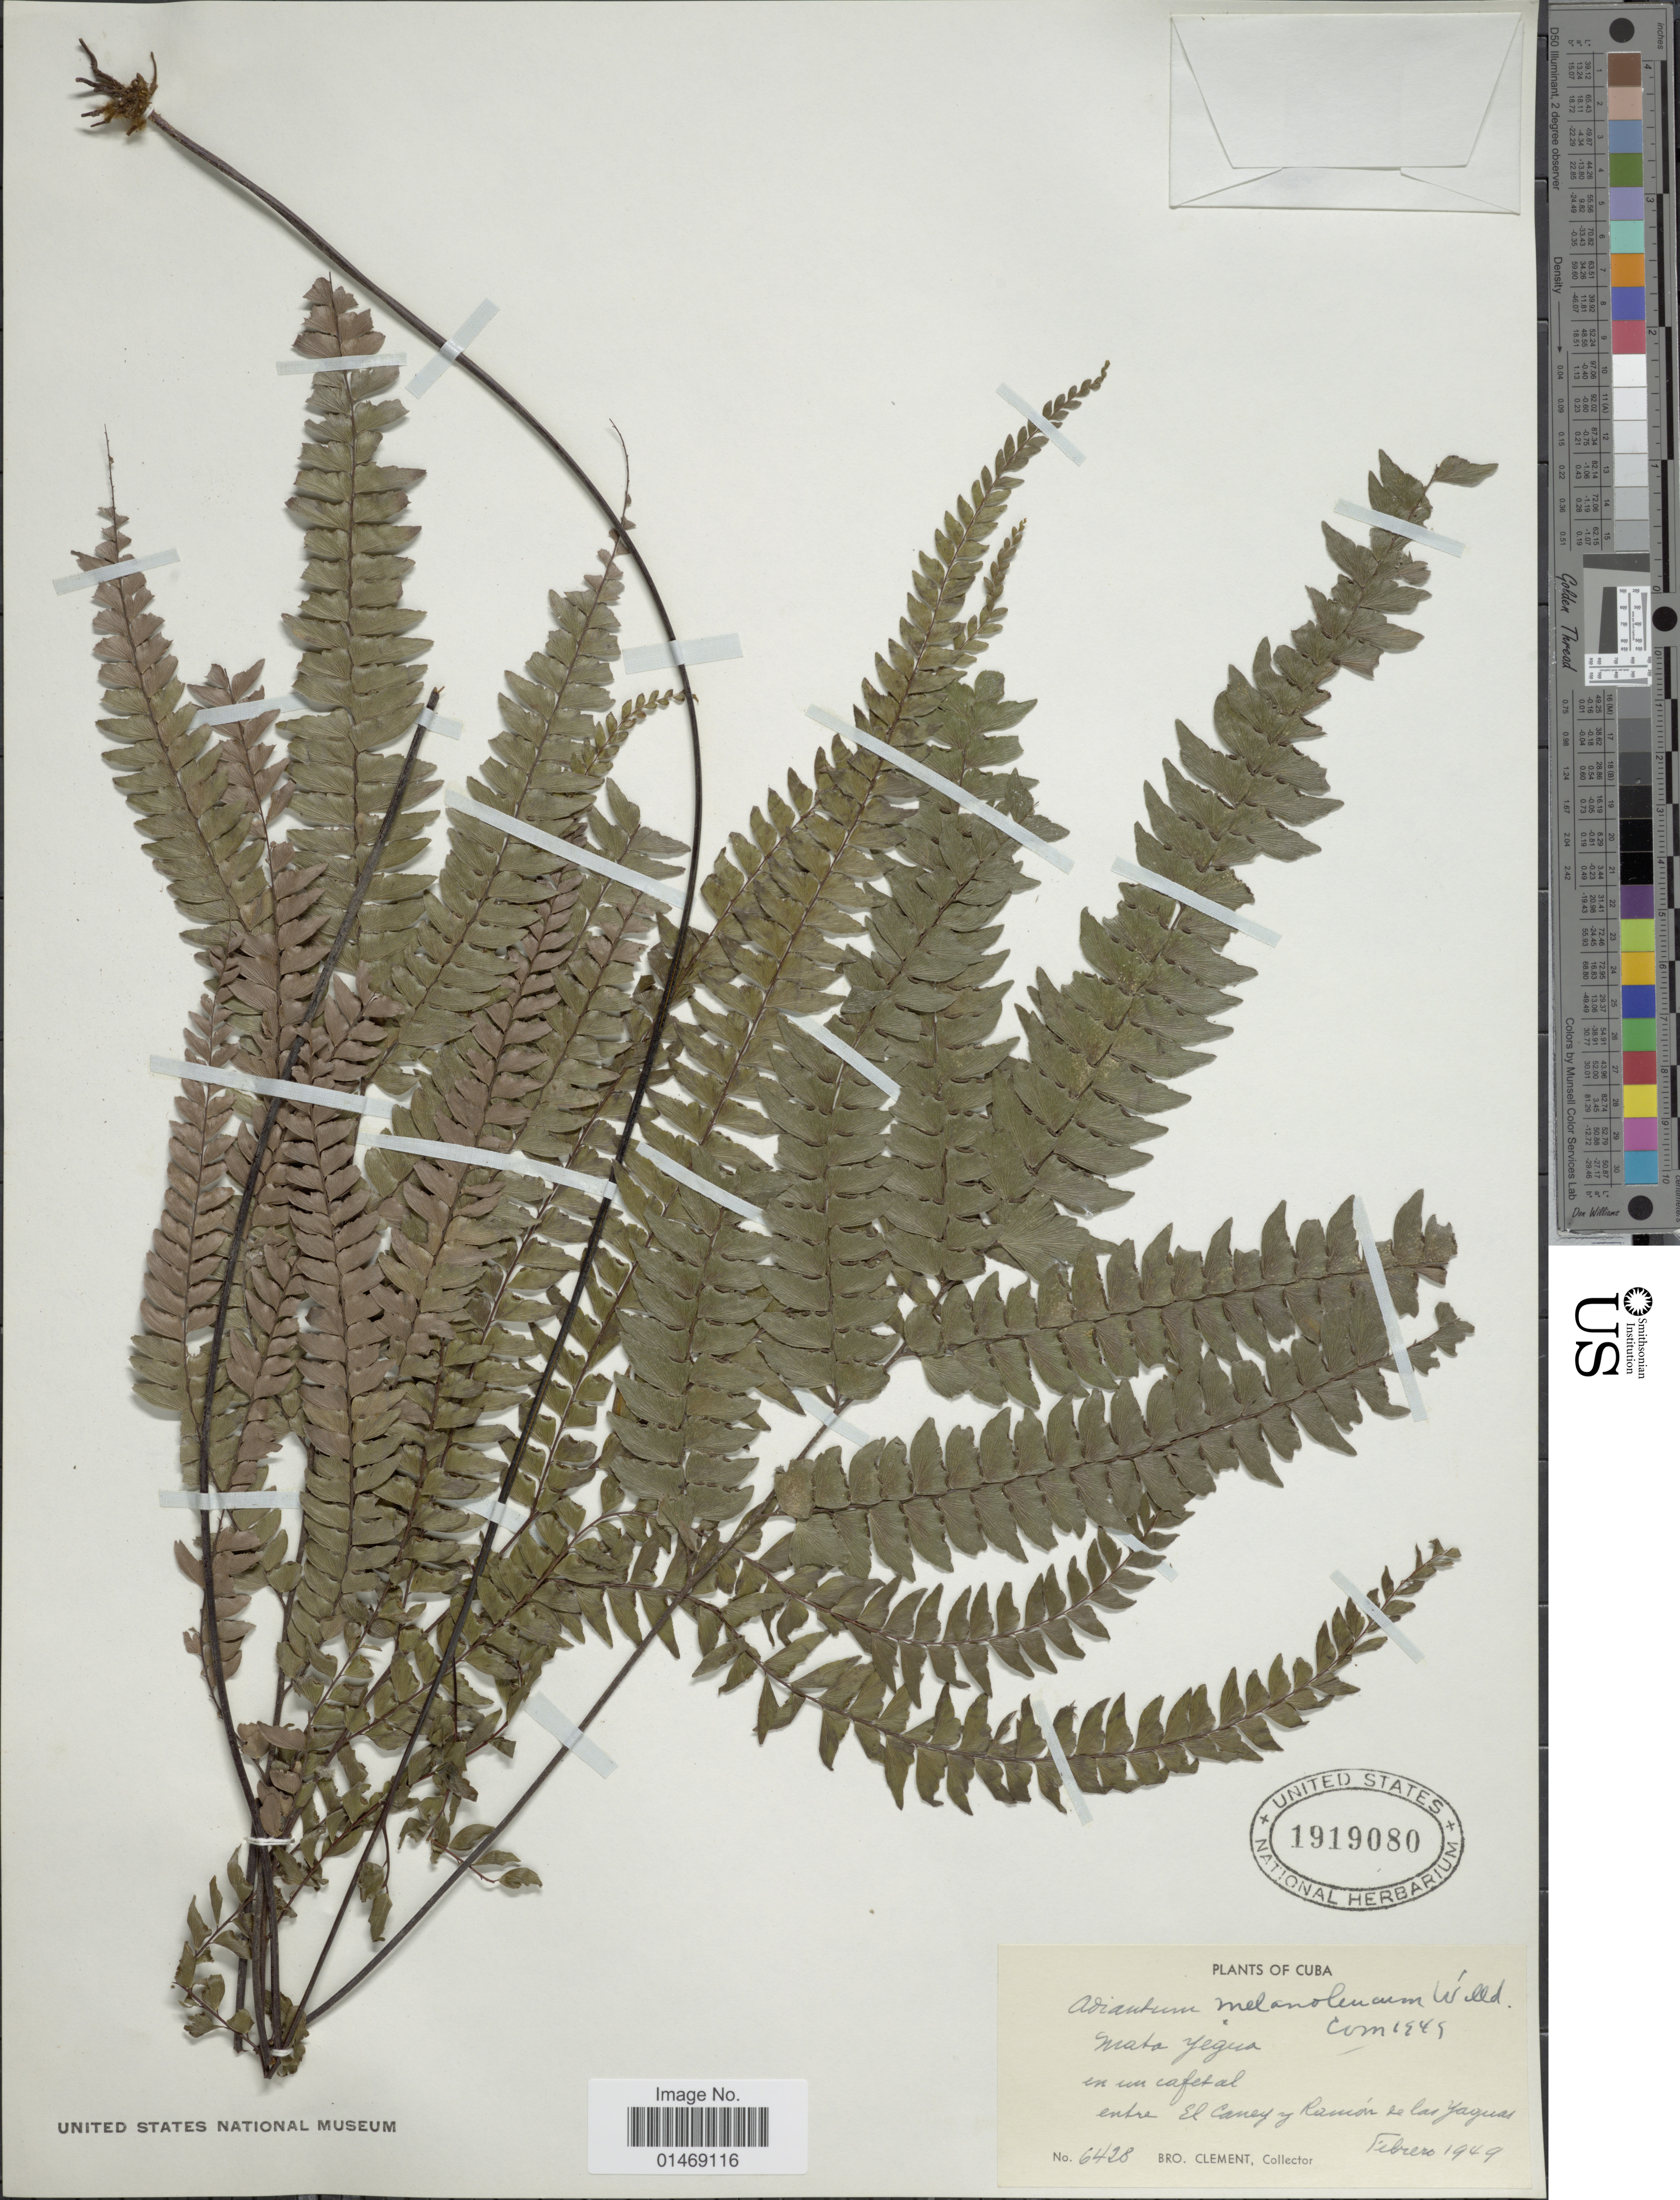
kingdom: Plantae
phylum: Tracheophyta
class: Polypodiopsida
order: Polypodiales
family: Pteridaceae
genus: Adiantum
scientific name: Adiantum melanoleucum x A. pyramidale (L.) Willd.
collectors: B. Clement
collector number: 6428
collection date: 1949-02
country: Cuba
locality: Mata Yegua, en un cafetal, entre El Caney y Ramón de las Yaguas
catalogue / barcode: US 1919080